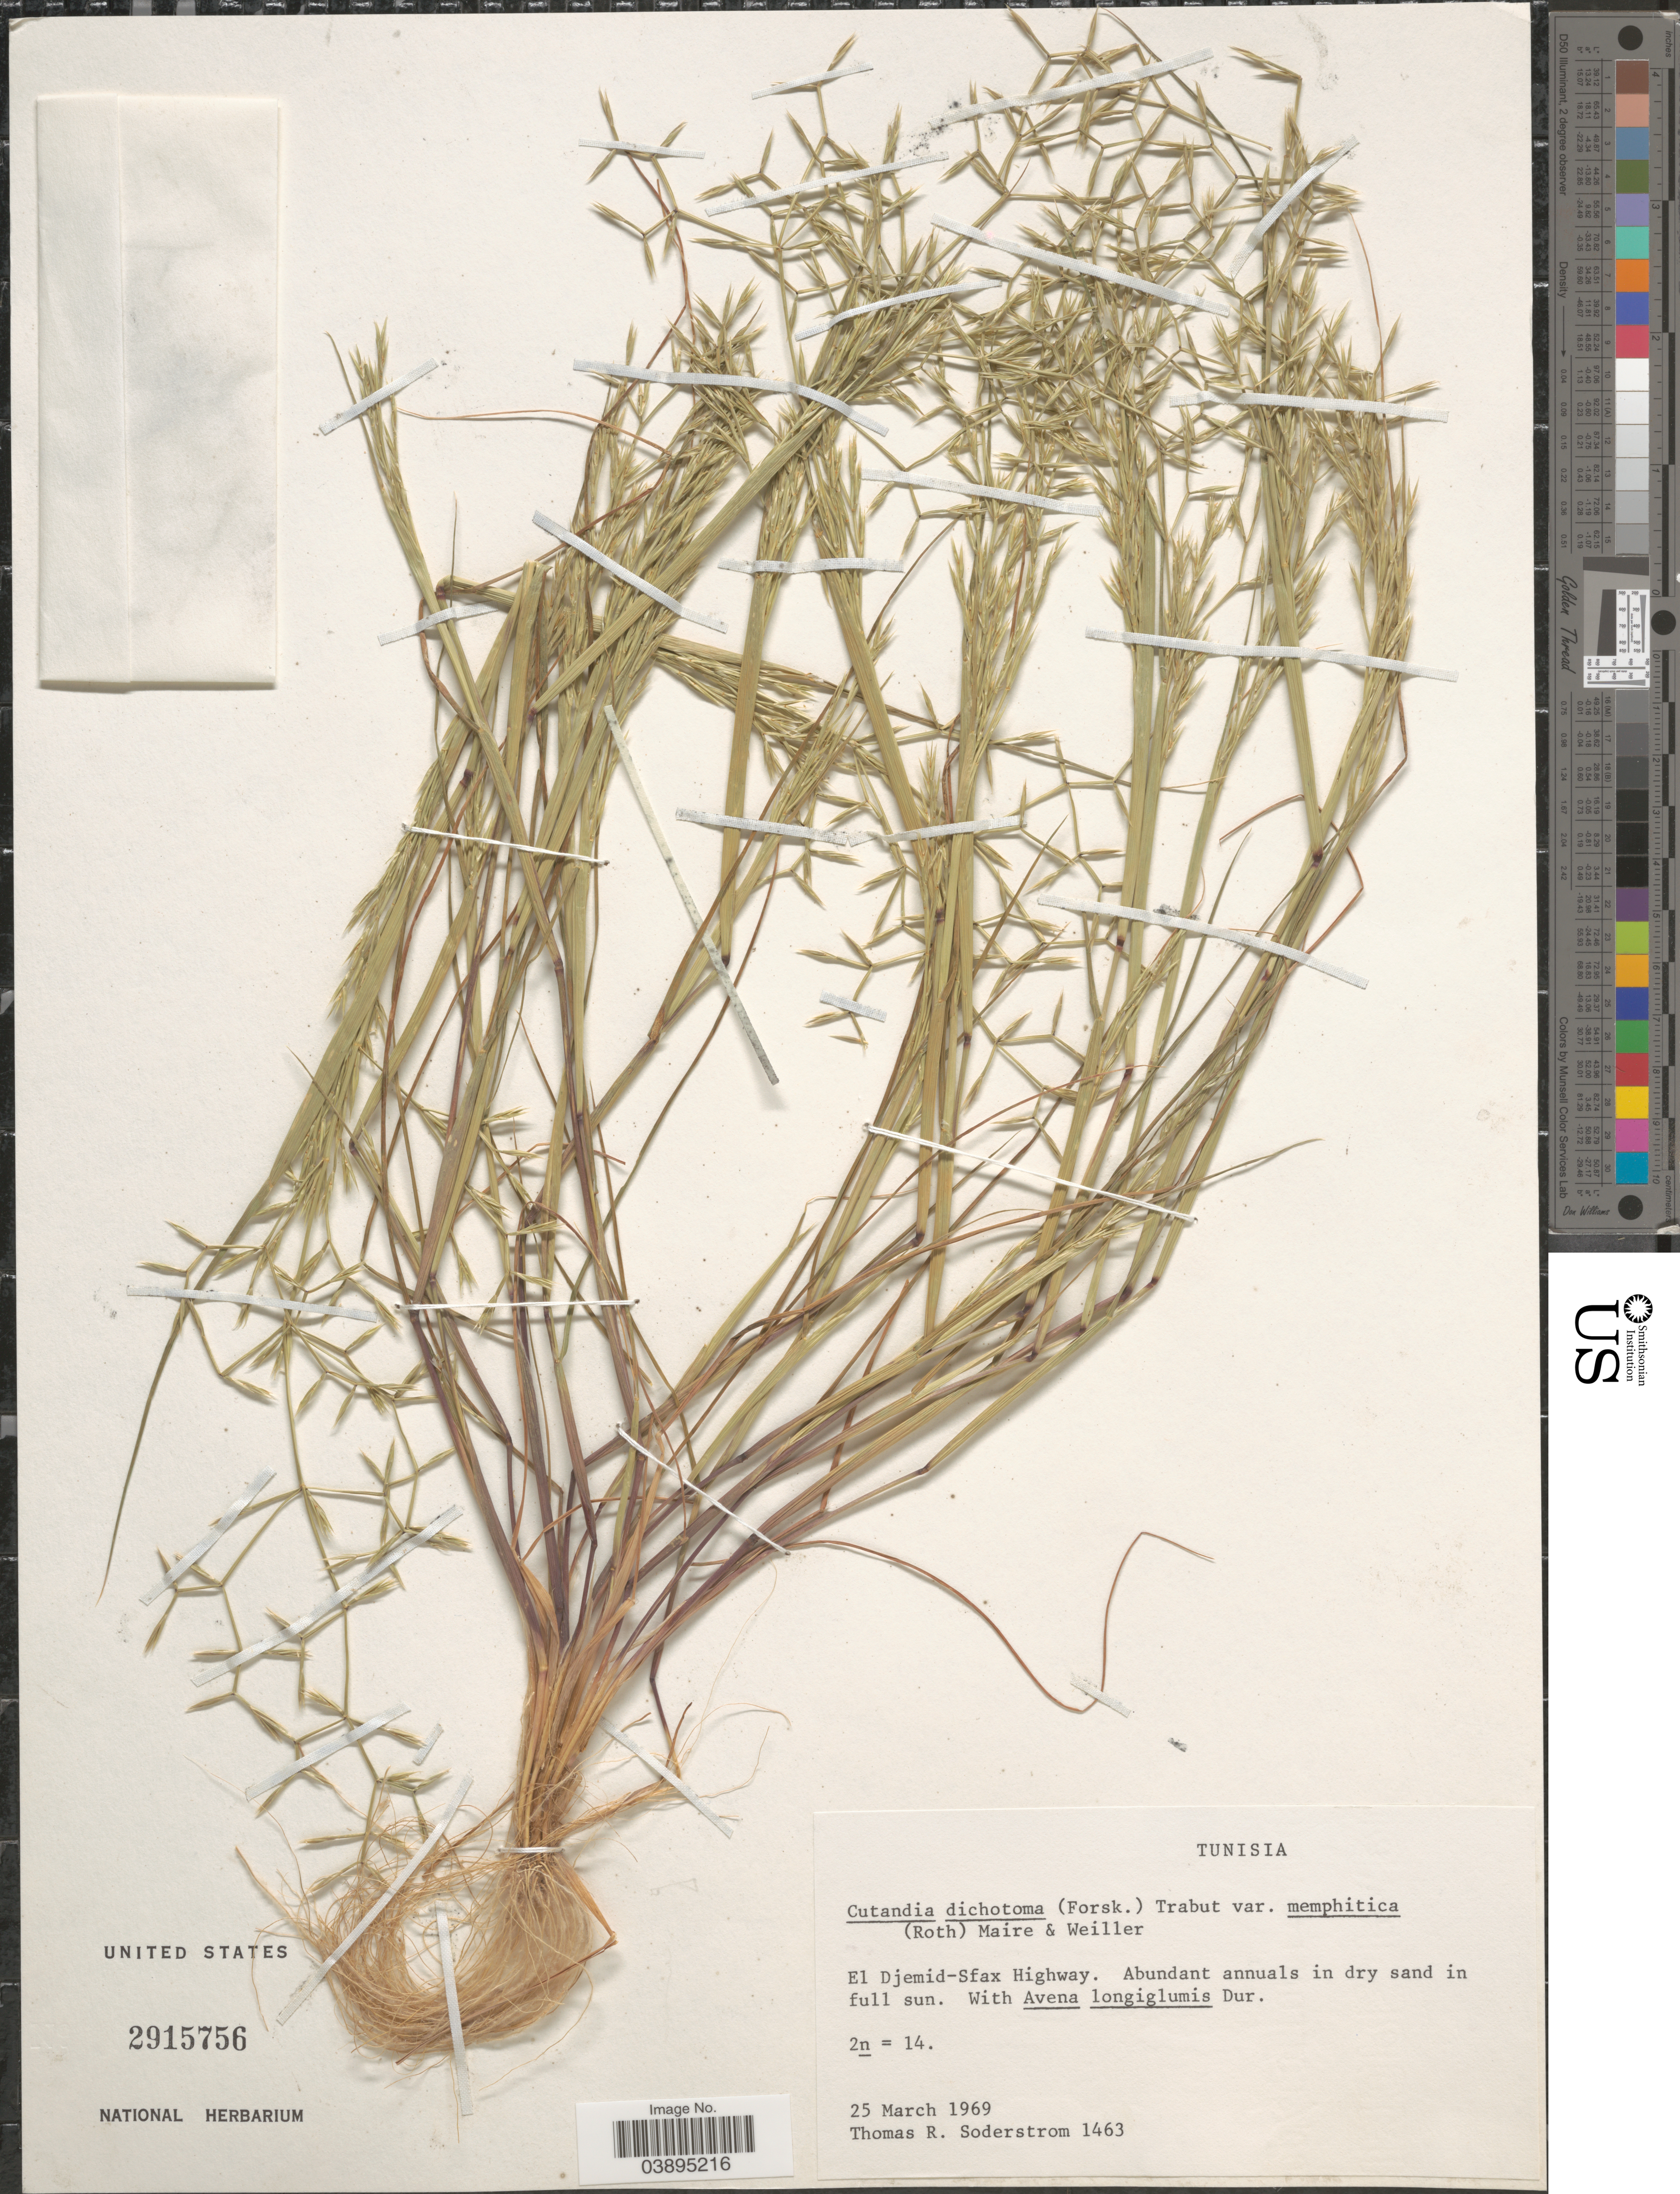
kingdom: Plantae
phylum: Tracheophyta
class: Liliopsida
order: Poales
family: Poaceae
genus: Cutandia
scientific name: Cutandia memphitica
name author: (Spreng.) K. Richt.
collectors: T. R. Soderstrom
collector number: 1463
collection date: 1969-03-25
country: Tunisia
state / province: Sfax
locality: El Djemid-Sfax Highway.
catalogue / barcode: US 2915756